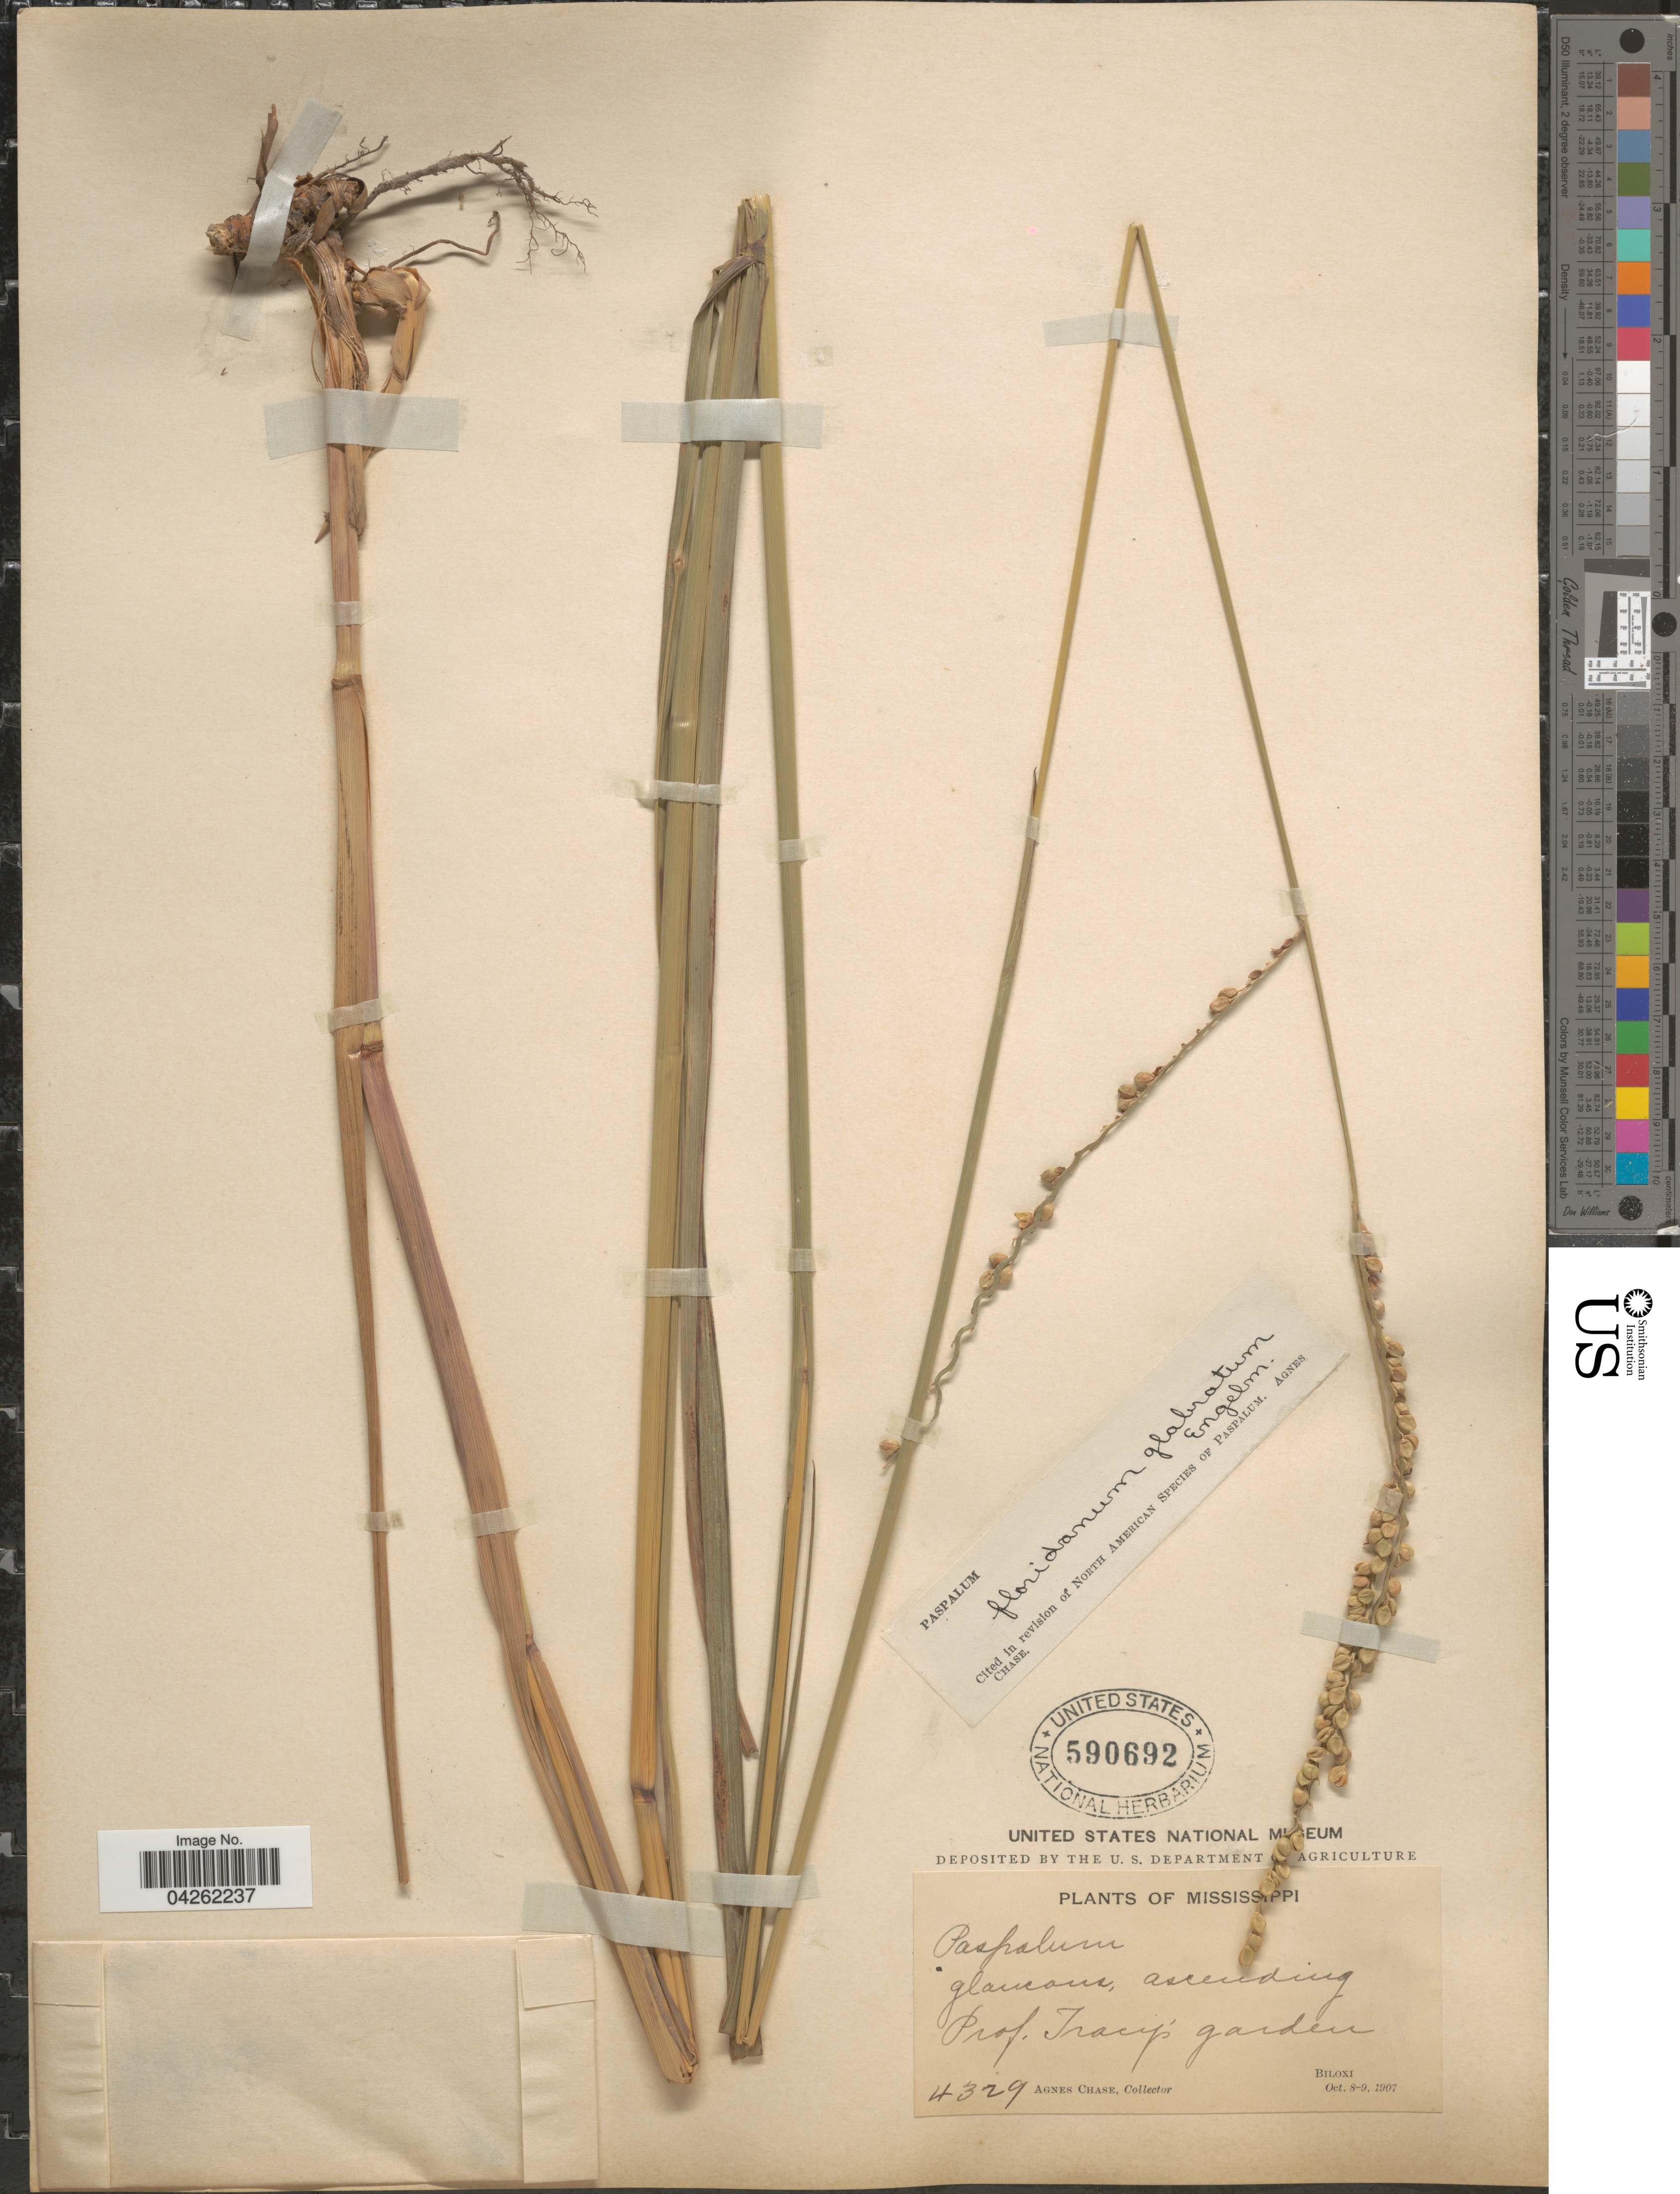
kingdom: Plantae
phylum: Tracheophyta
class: Liliopsida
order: Poales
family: Poaceae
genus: Paspalum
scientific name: Paspalum floridanum var. glabratum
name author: Engelm. ex Vasey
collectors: A. Chase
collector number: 4329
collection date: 1907-10-08/1907-10-09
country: United States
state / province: Mississippi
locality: Prof. Tracy's garden. Biloxi.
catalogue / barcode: US 590692